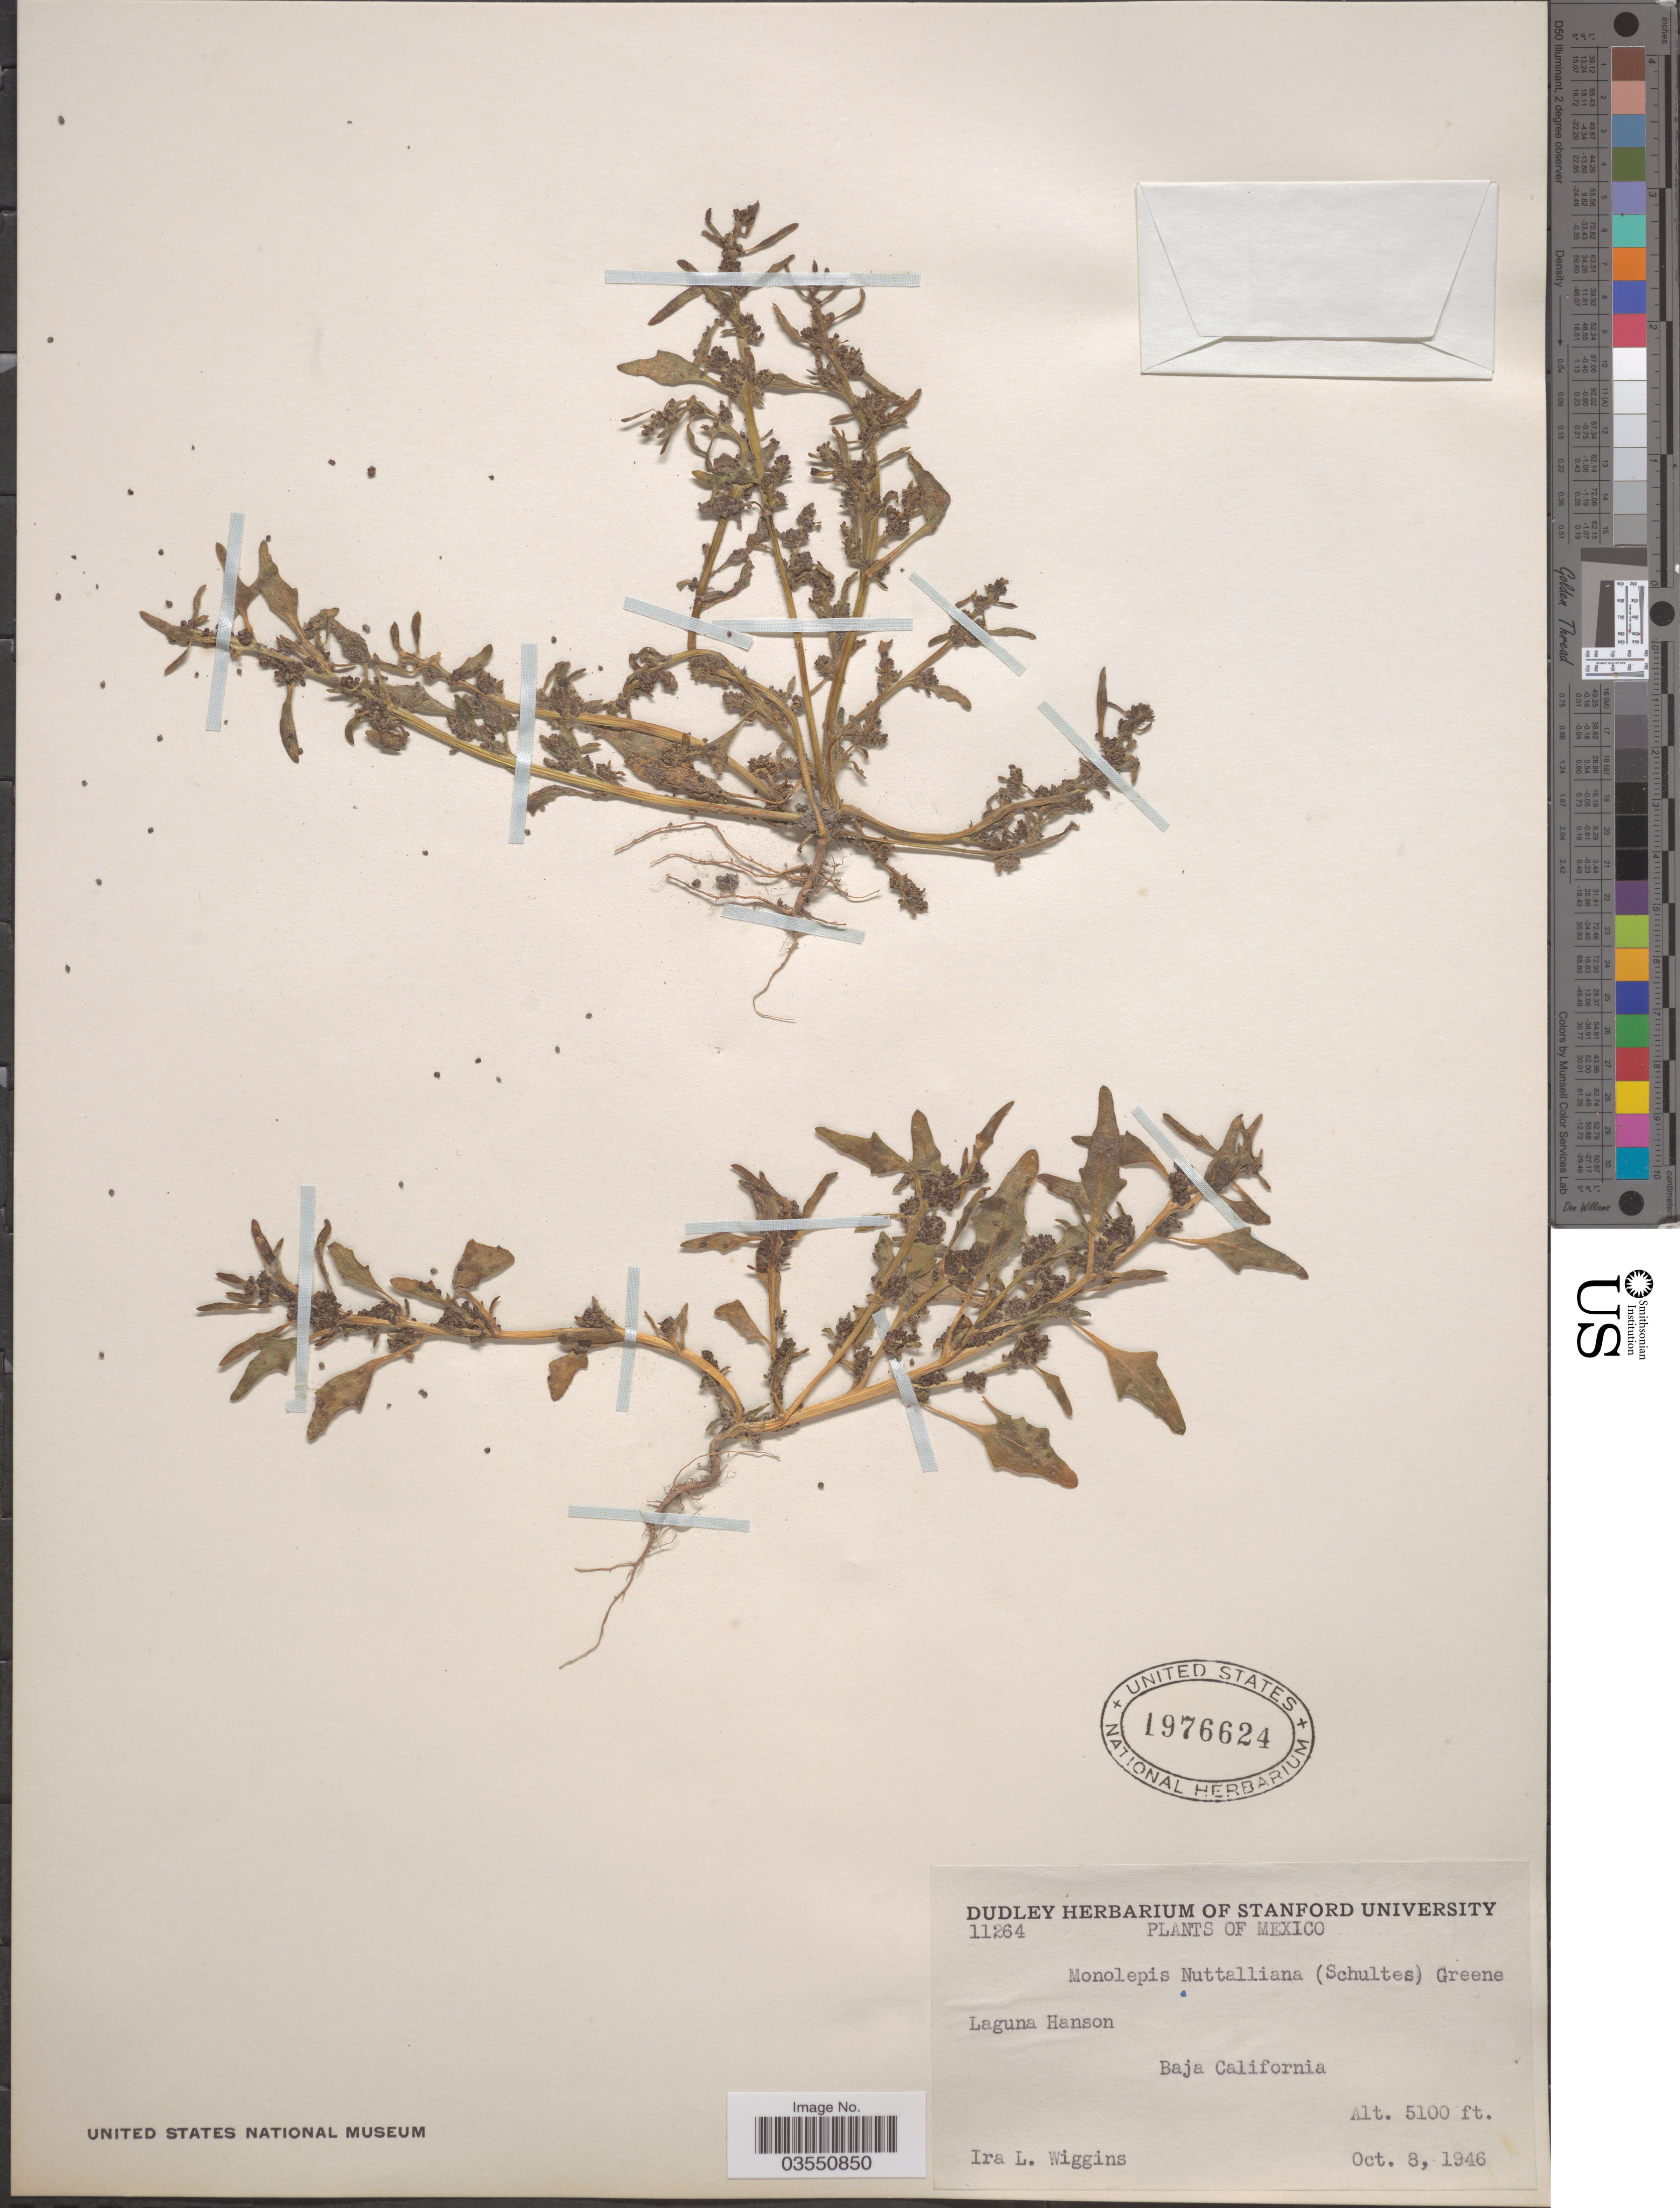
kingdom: Plantae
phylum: Tracheophyta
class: Magnoliopsida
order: Caryophyllales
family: Amaranthaceae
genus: Blitum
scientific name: Blitum nuttallianum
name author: Schult.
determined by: U.S. National Herbarium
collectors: I. L. Wiggins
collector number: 11264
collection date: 1946-10-08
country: Mexico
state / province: Baja California Norte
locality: Laguna Hanson. Baja California.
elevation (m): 1554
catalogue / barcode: US 1976624